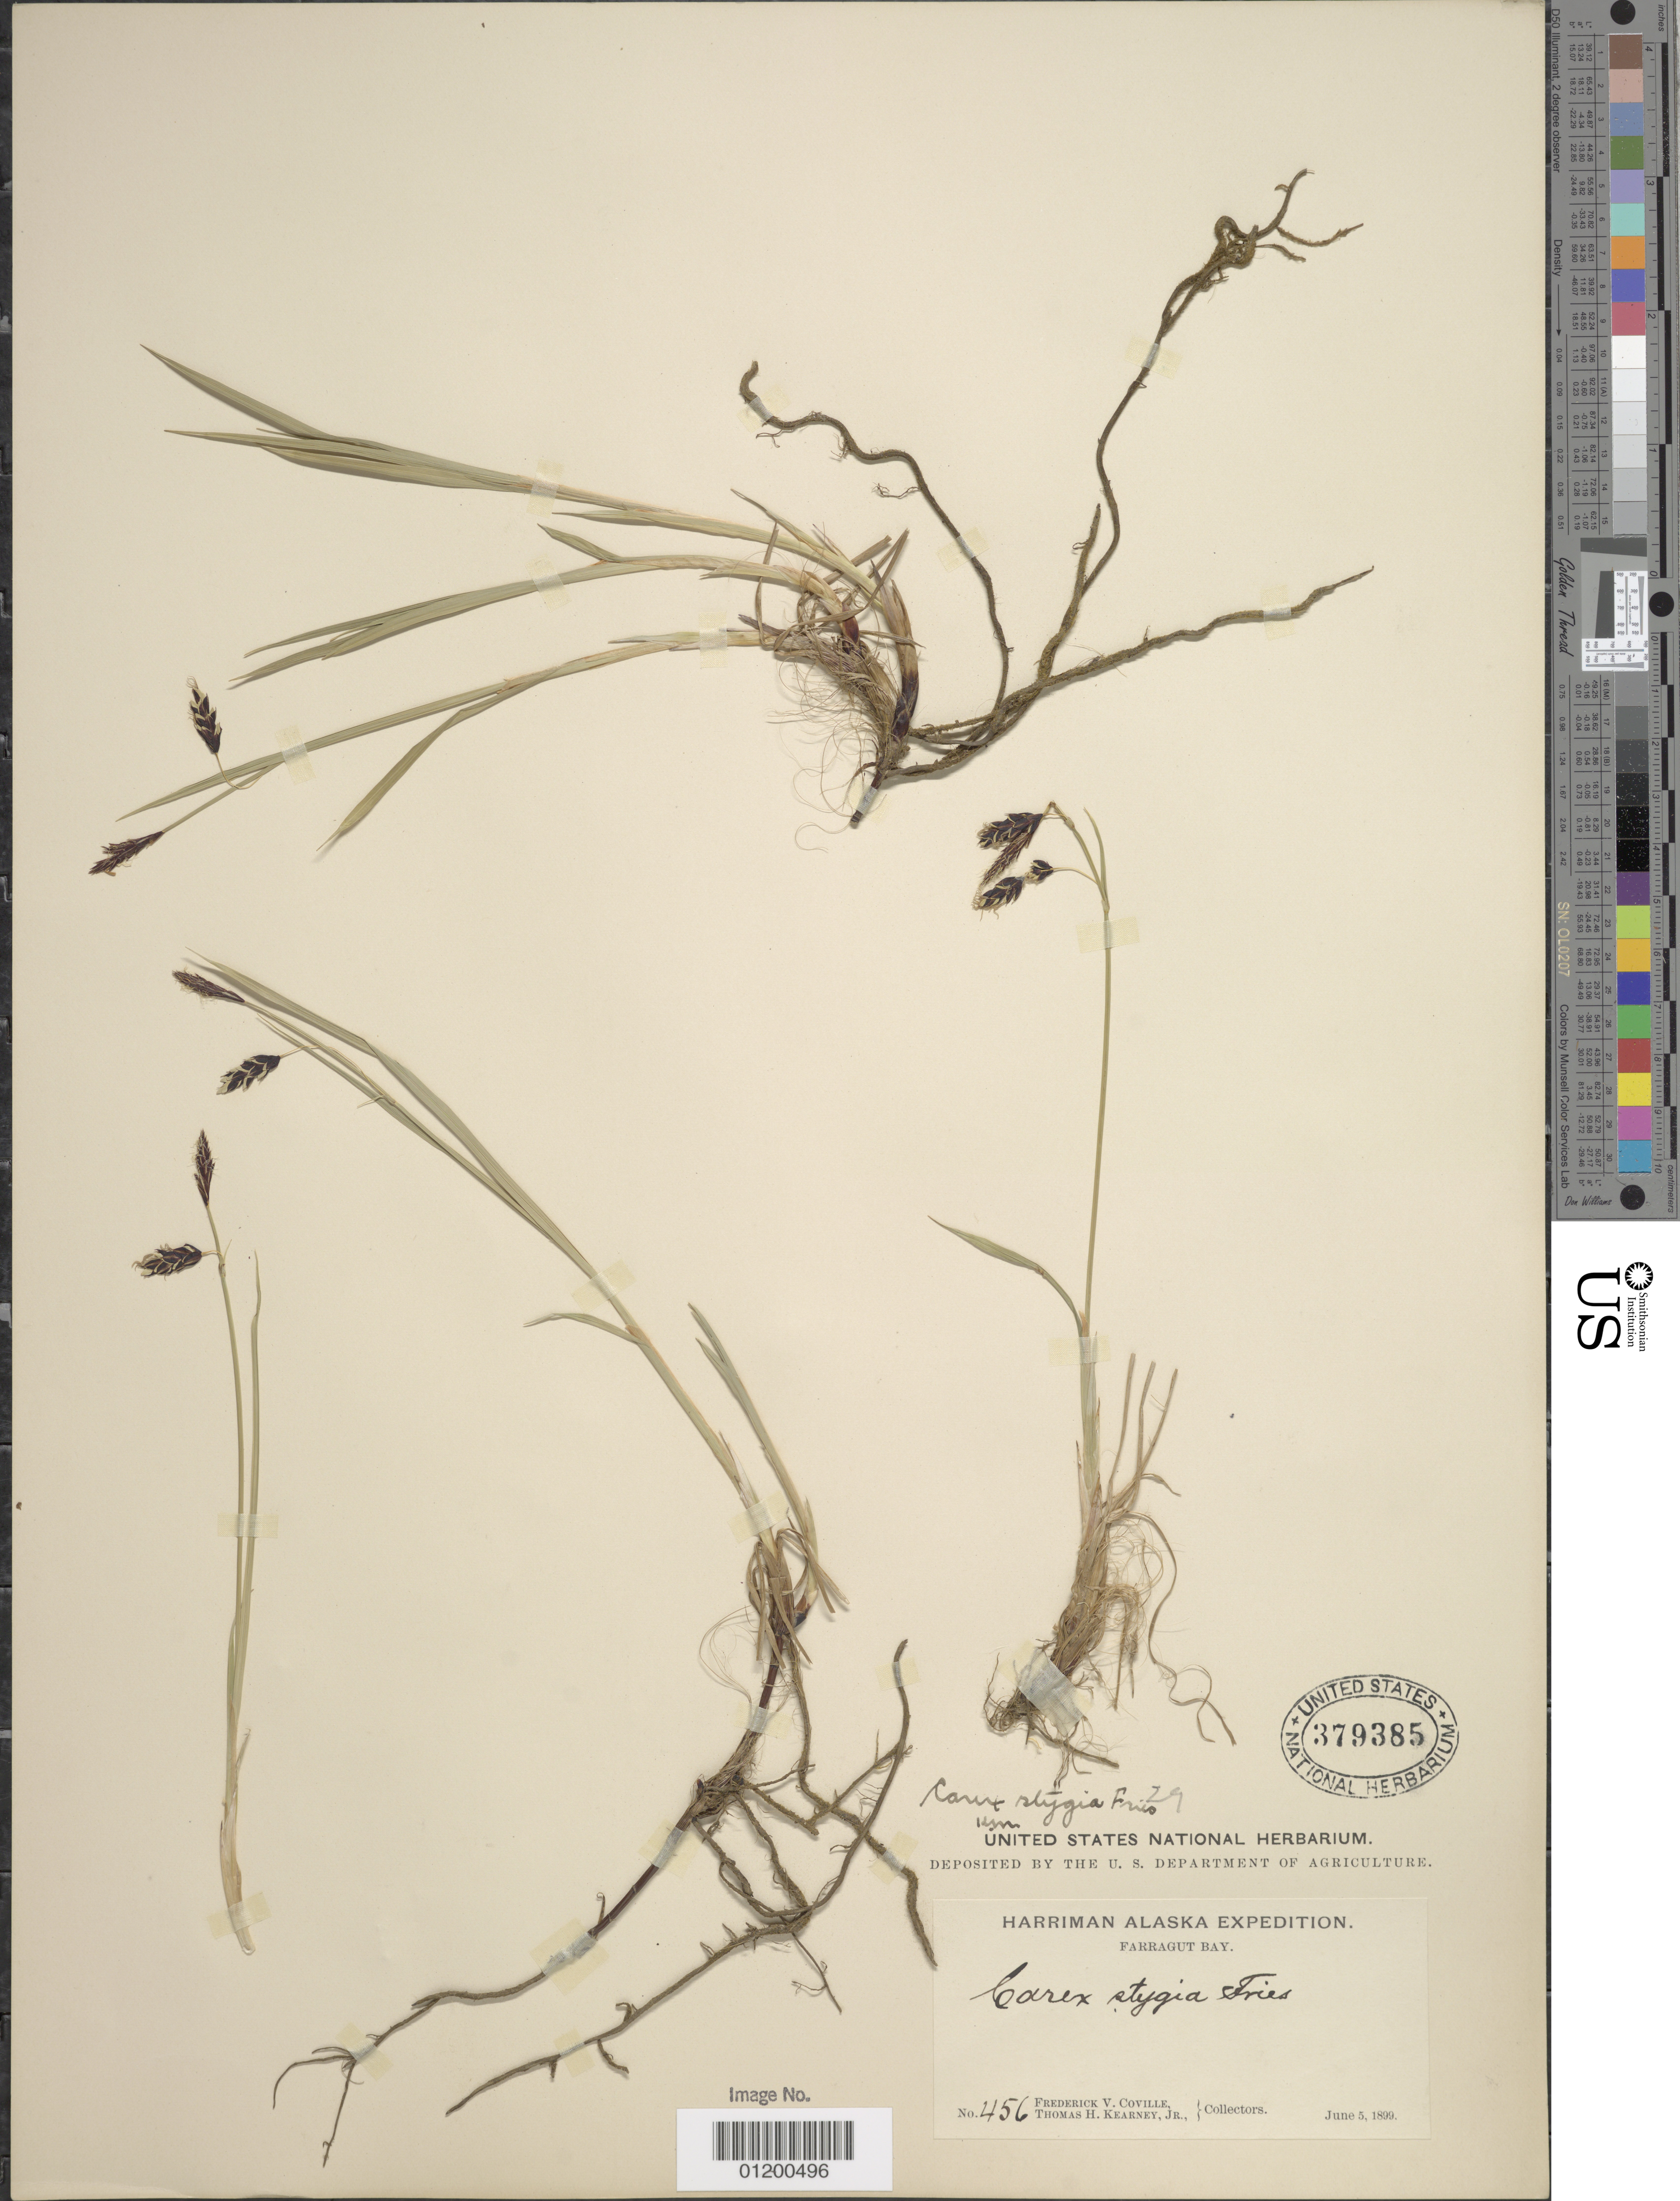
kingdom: Plantae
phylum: Tracheophyta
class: Liliopsida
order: Poales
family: Cyperaceae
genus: Carex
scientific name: Carex x stygia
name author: Fr.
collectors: F. V. Coville & T. H. Kearney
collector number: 456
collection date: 1899-06-05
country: United States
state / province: Alaska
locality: Farragut Bay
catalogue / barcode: US 379385